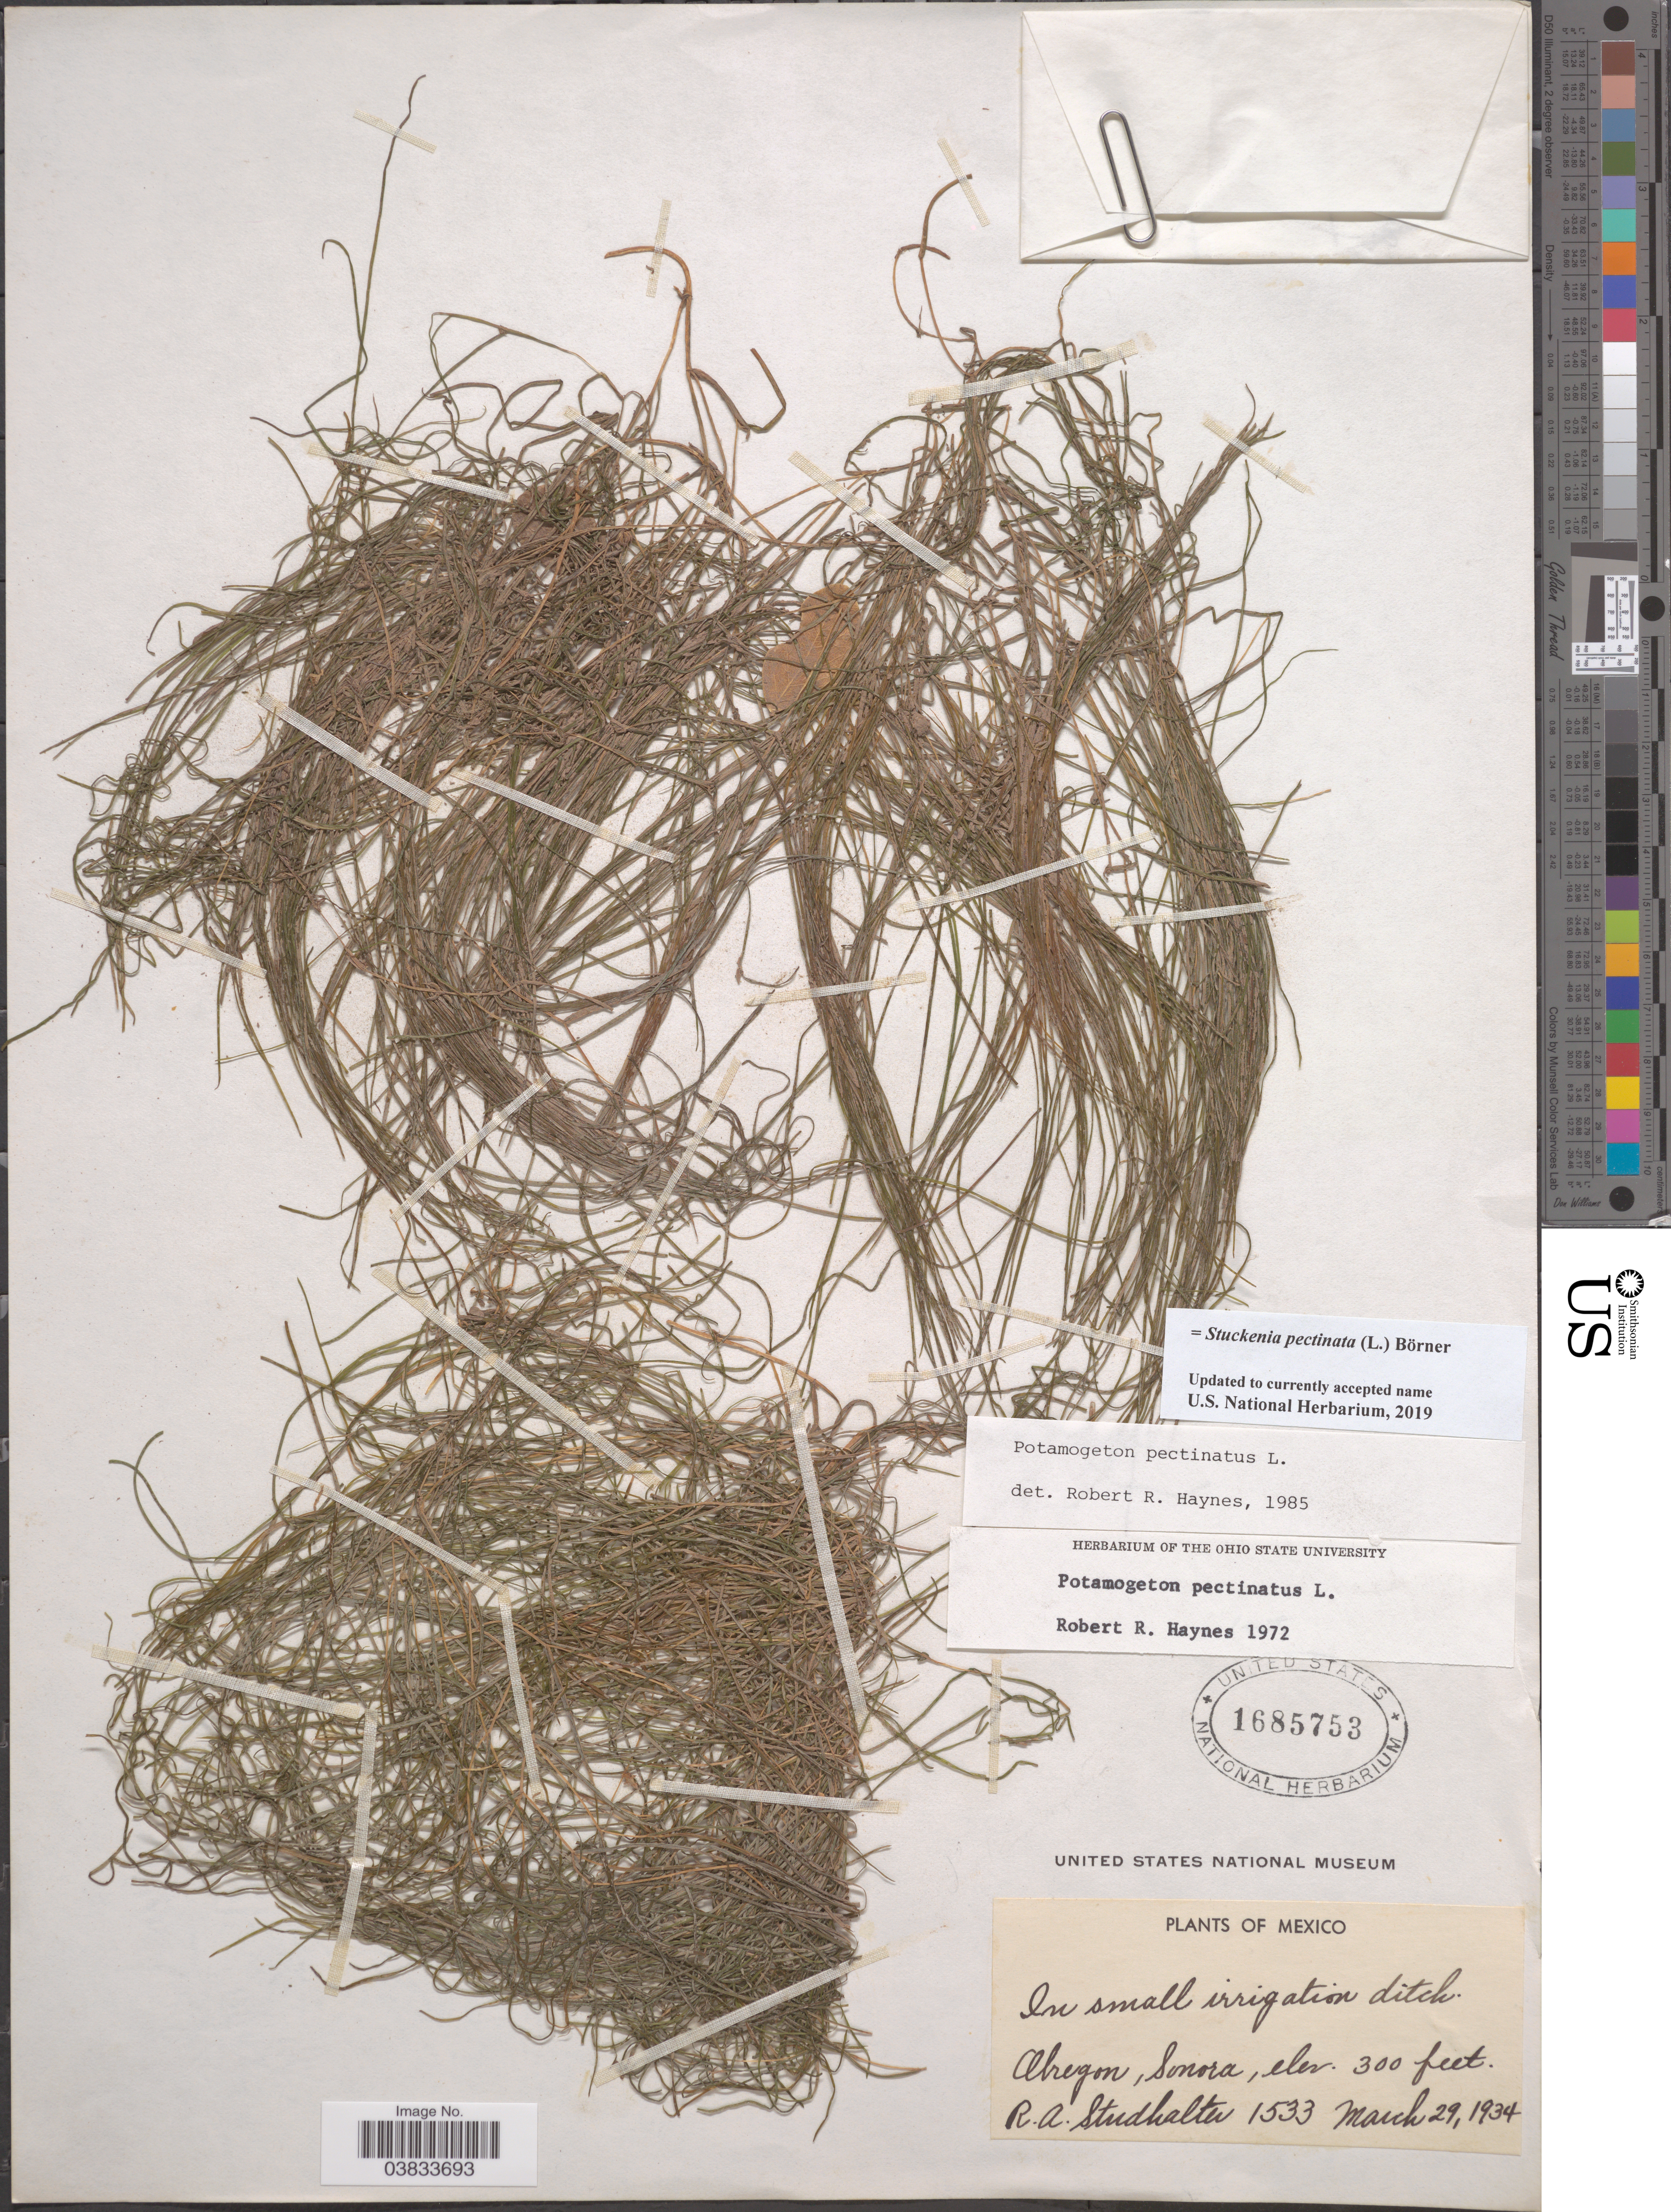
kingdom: Plantae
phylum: Tracheophyta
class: Liliopsida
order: Alismatales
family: Potamogetonaceae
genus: Stuckenia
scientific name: Stuckenia pectinata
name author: (L.) Börner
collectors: R. Studhalter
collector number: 1533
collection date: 1934-03-29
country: Mexico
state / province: Sonora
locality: Alregon.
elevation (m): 91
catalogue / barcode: US 1685753